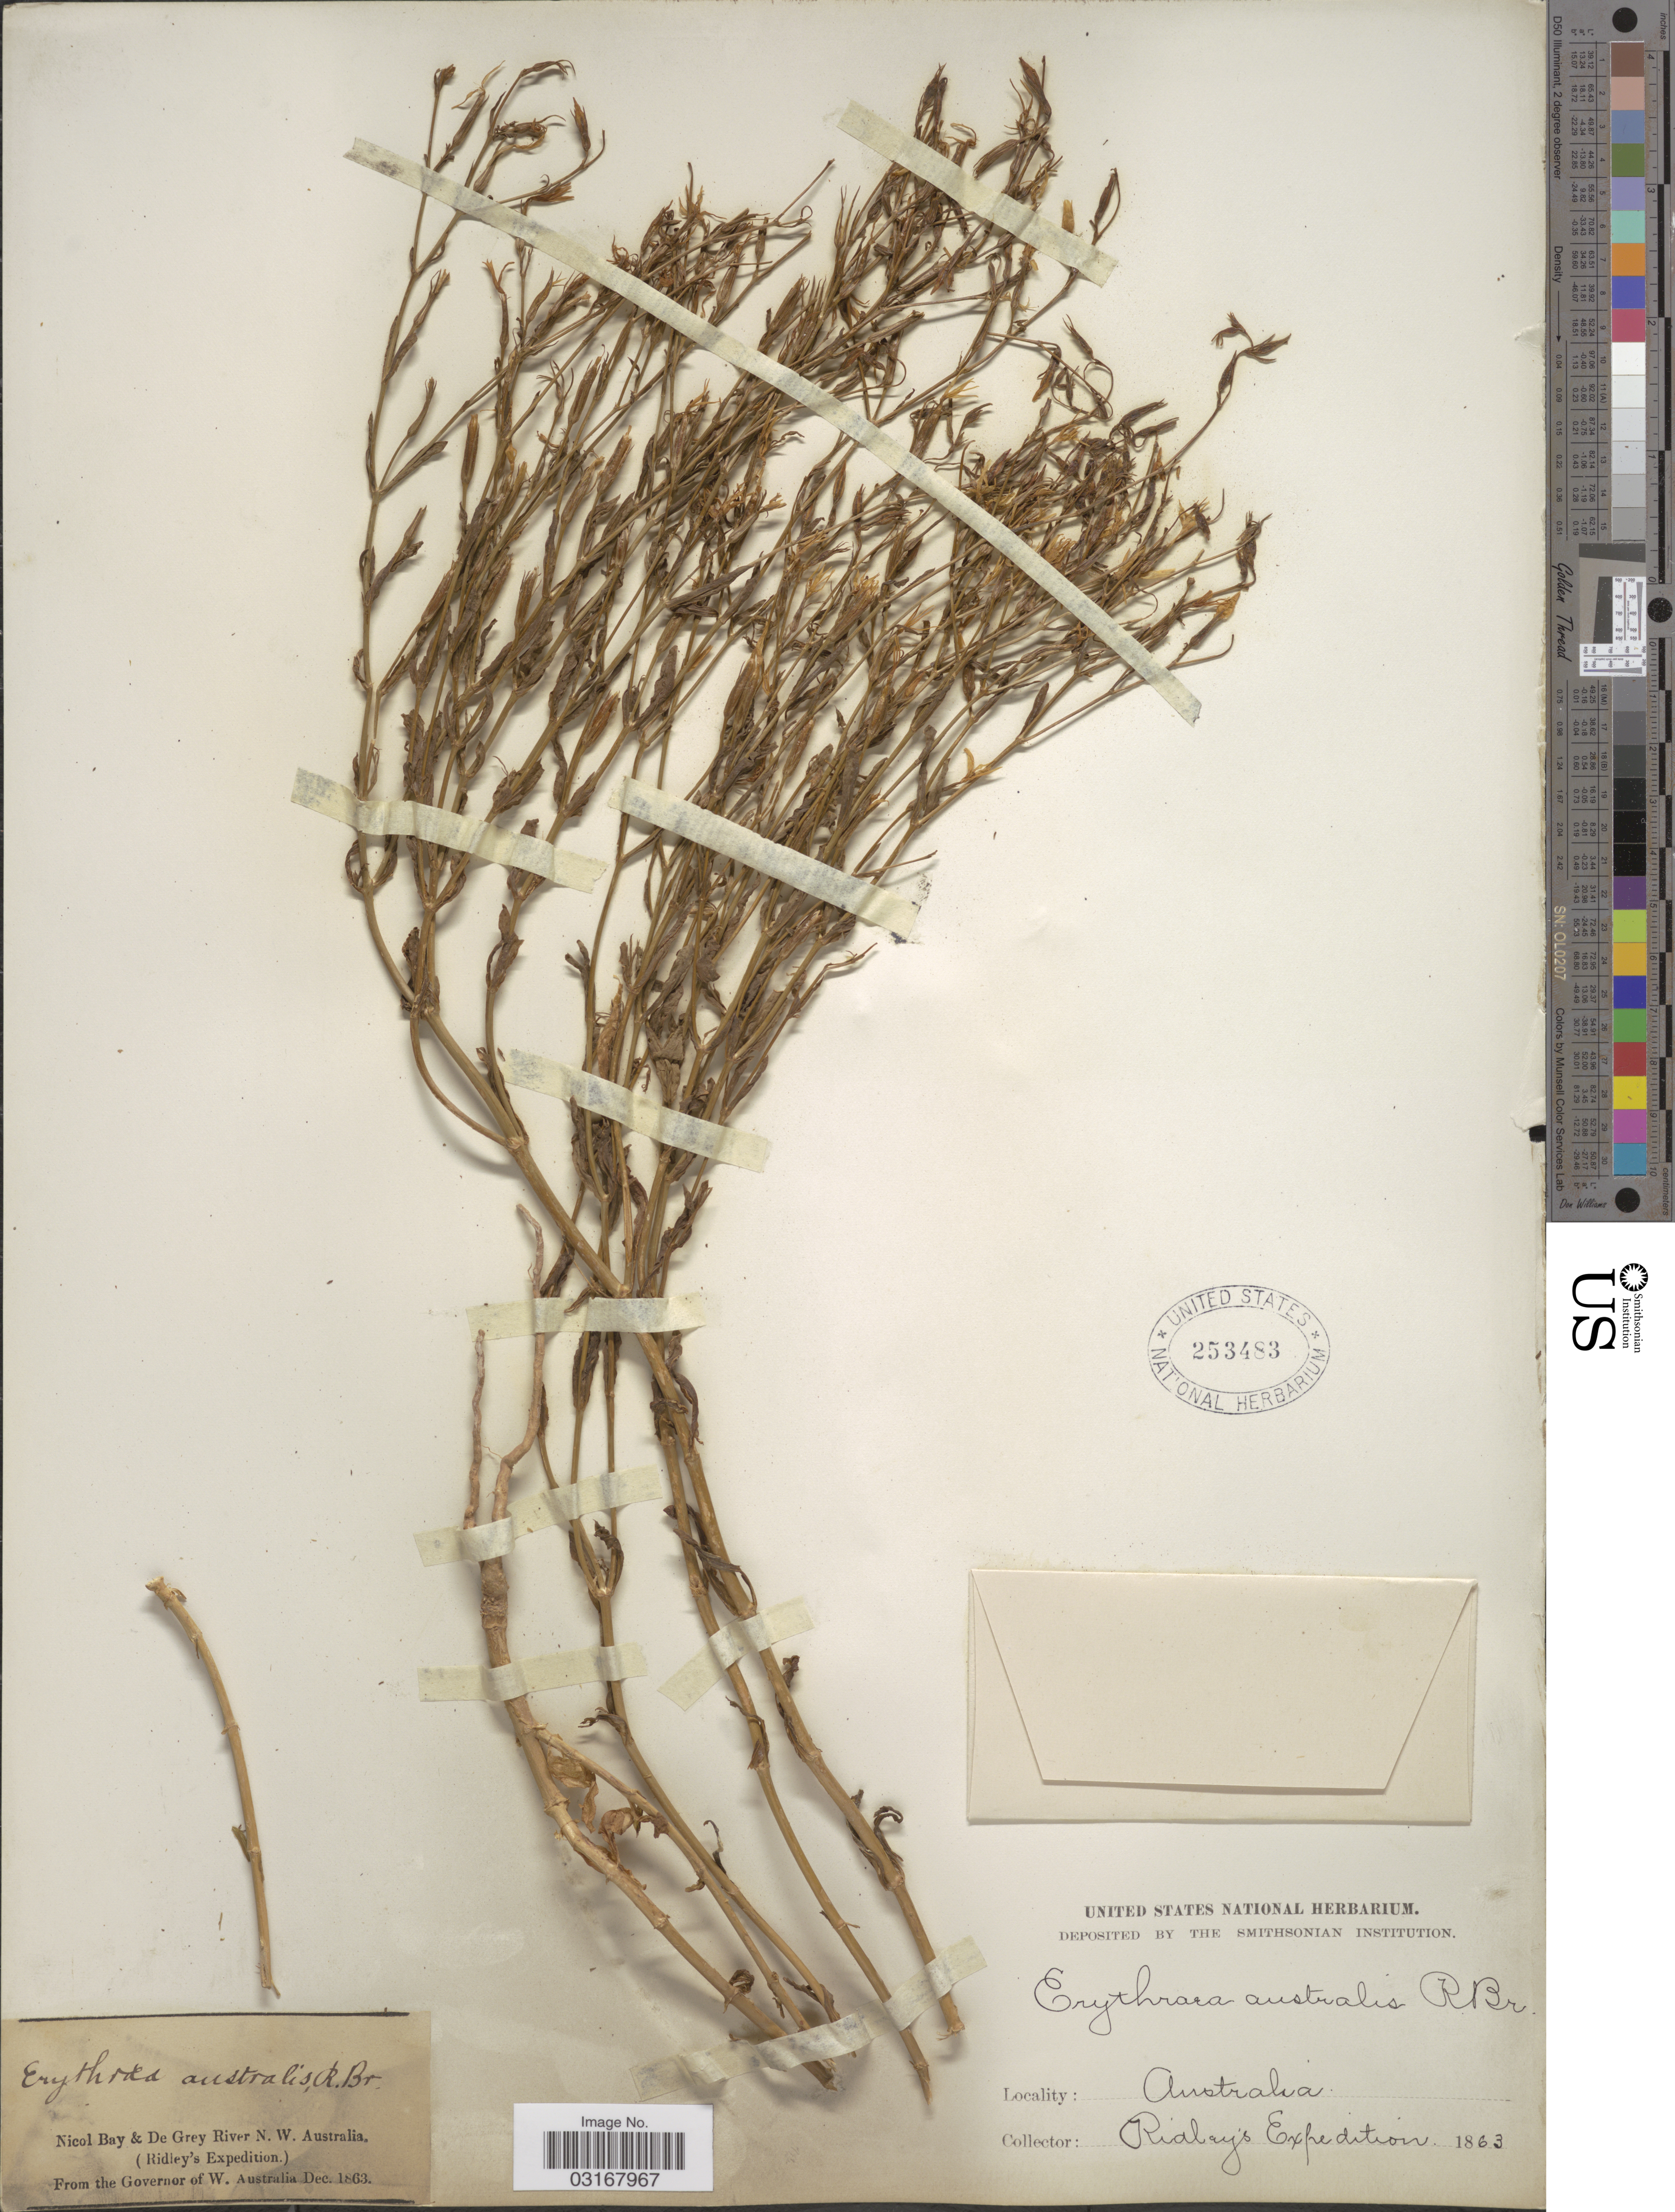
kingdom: Plantae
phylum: Tracheophyta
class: Magnoliopsida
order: Gentianales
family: Gentianaceae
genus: Schenkia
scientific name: Schenkia australis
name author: (R. Br.) G. Mans.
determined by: Strong, Mark T., (BOT), Smithsonian Institution - National Museum of Natural History (UNITED STATES)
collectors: Ridley's Expedition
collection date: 1863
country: Australia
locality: Nicol Bay & De Grey River N.W. Australia.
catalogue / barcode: US 253483